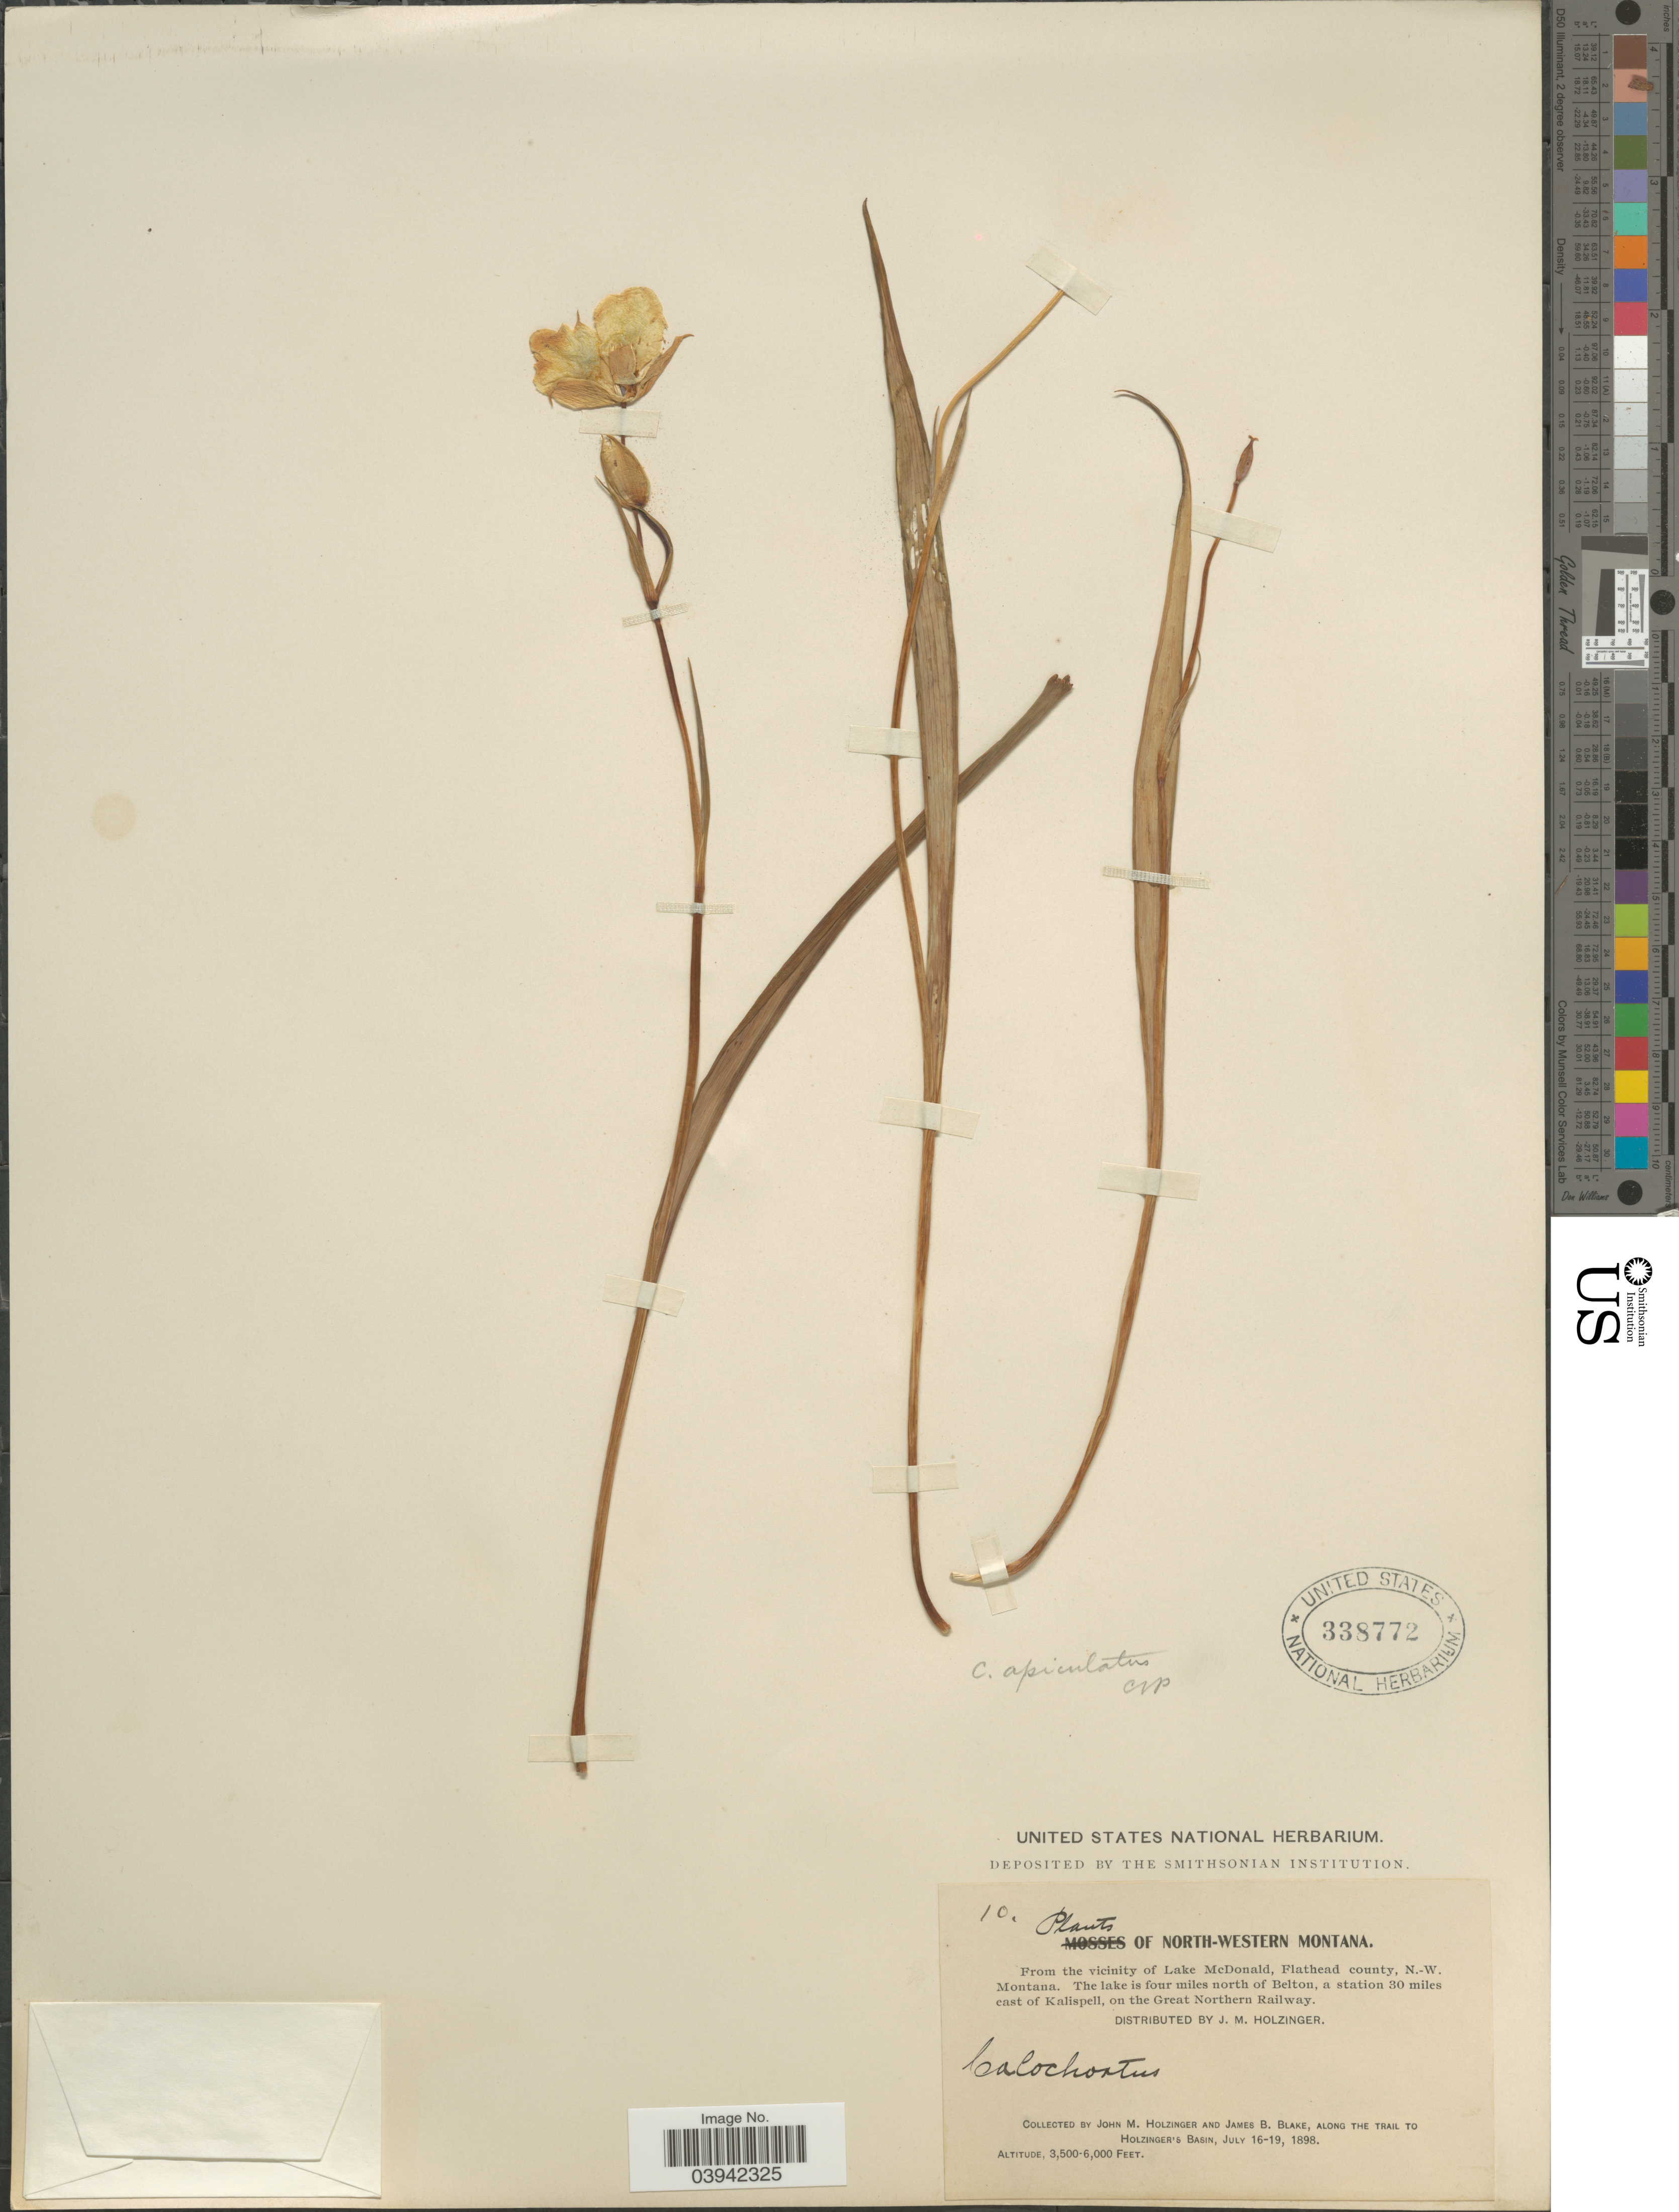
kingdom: Plantae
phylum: Tracheophyta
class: Liliopsida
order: Liliales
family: Liliaceae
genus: Calochortus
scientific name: Calochortus apiculatus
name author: Baker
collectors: J. M. Holzinger & J. B. Blake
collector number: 10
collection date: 1898-07-16/1898-07-19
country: United States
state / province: Montana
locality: North-Western Montana. From the vicinity of Lake McDonald, Flathead county, N.-W. Montana. The lake is four miles north of Belton, a station 30 miles east of Kalispell, on the Great Northern Railway. Along the trail to Holzinger's Basin.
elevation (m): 1067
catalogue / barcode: US 338772